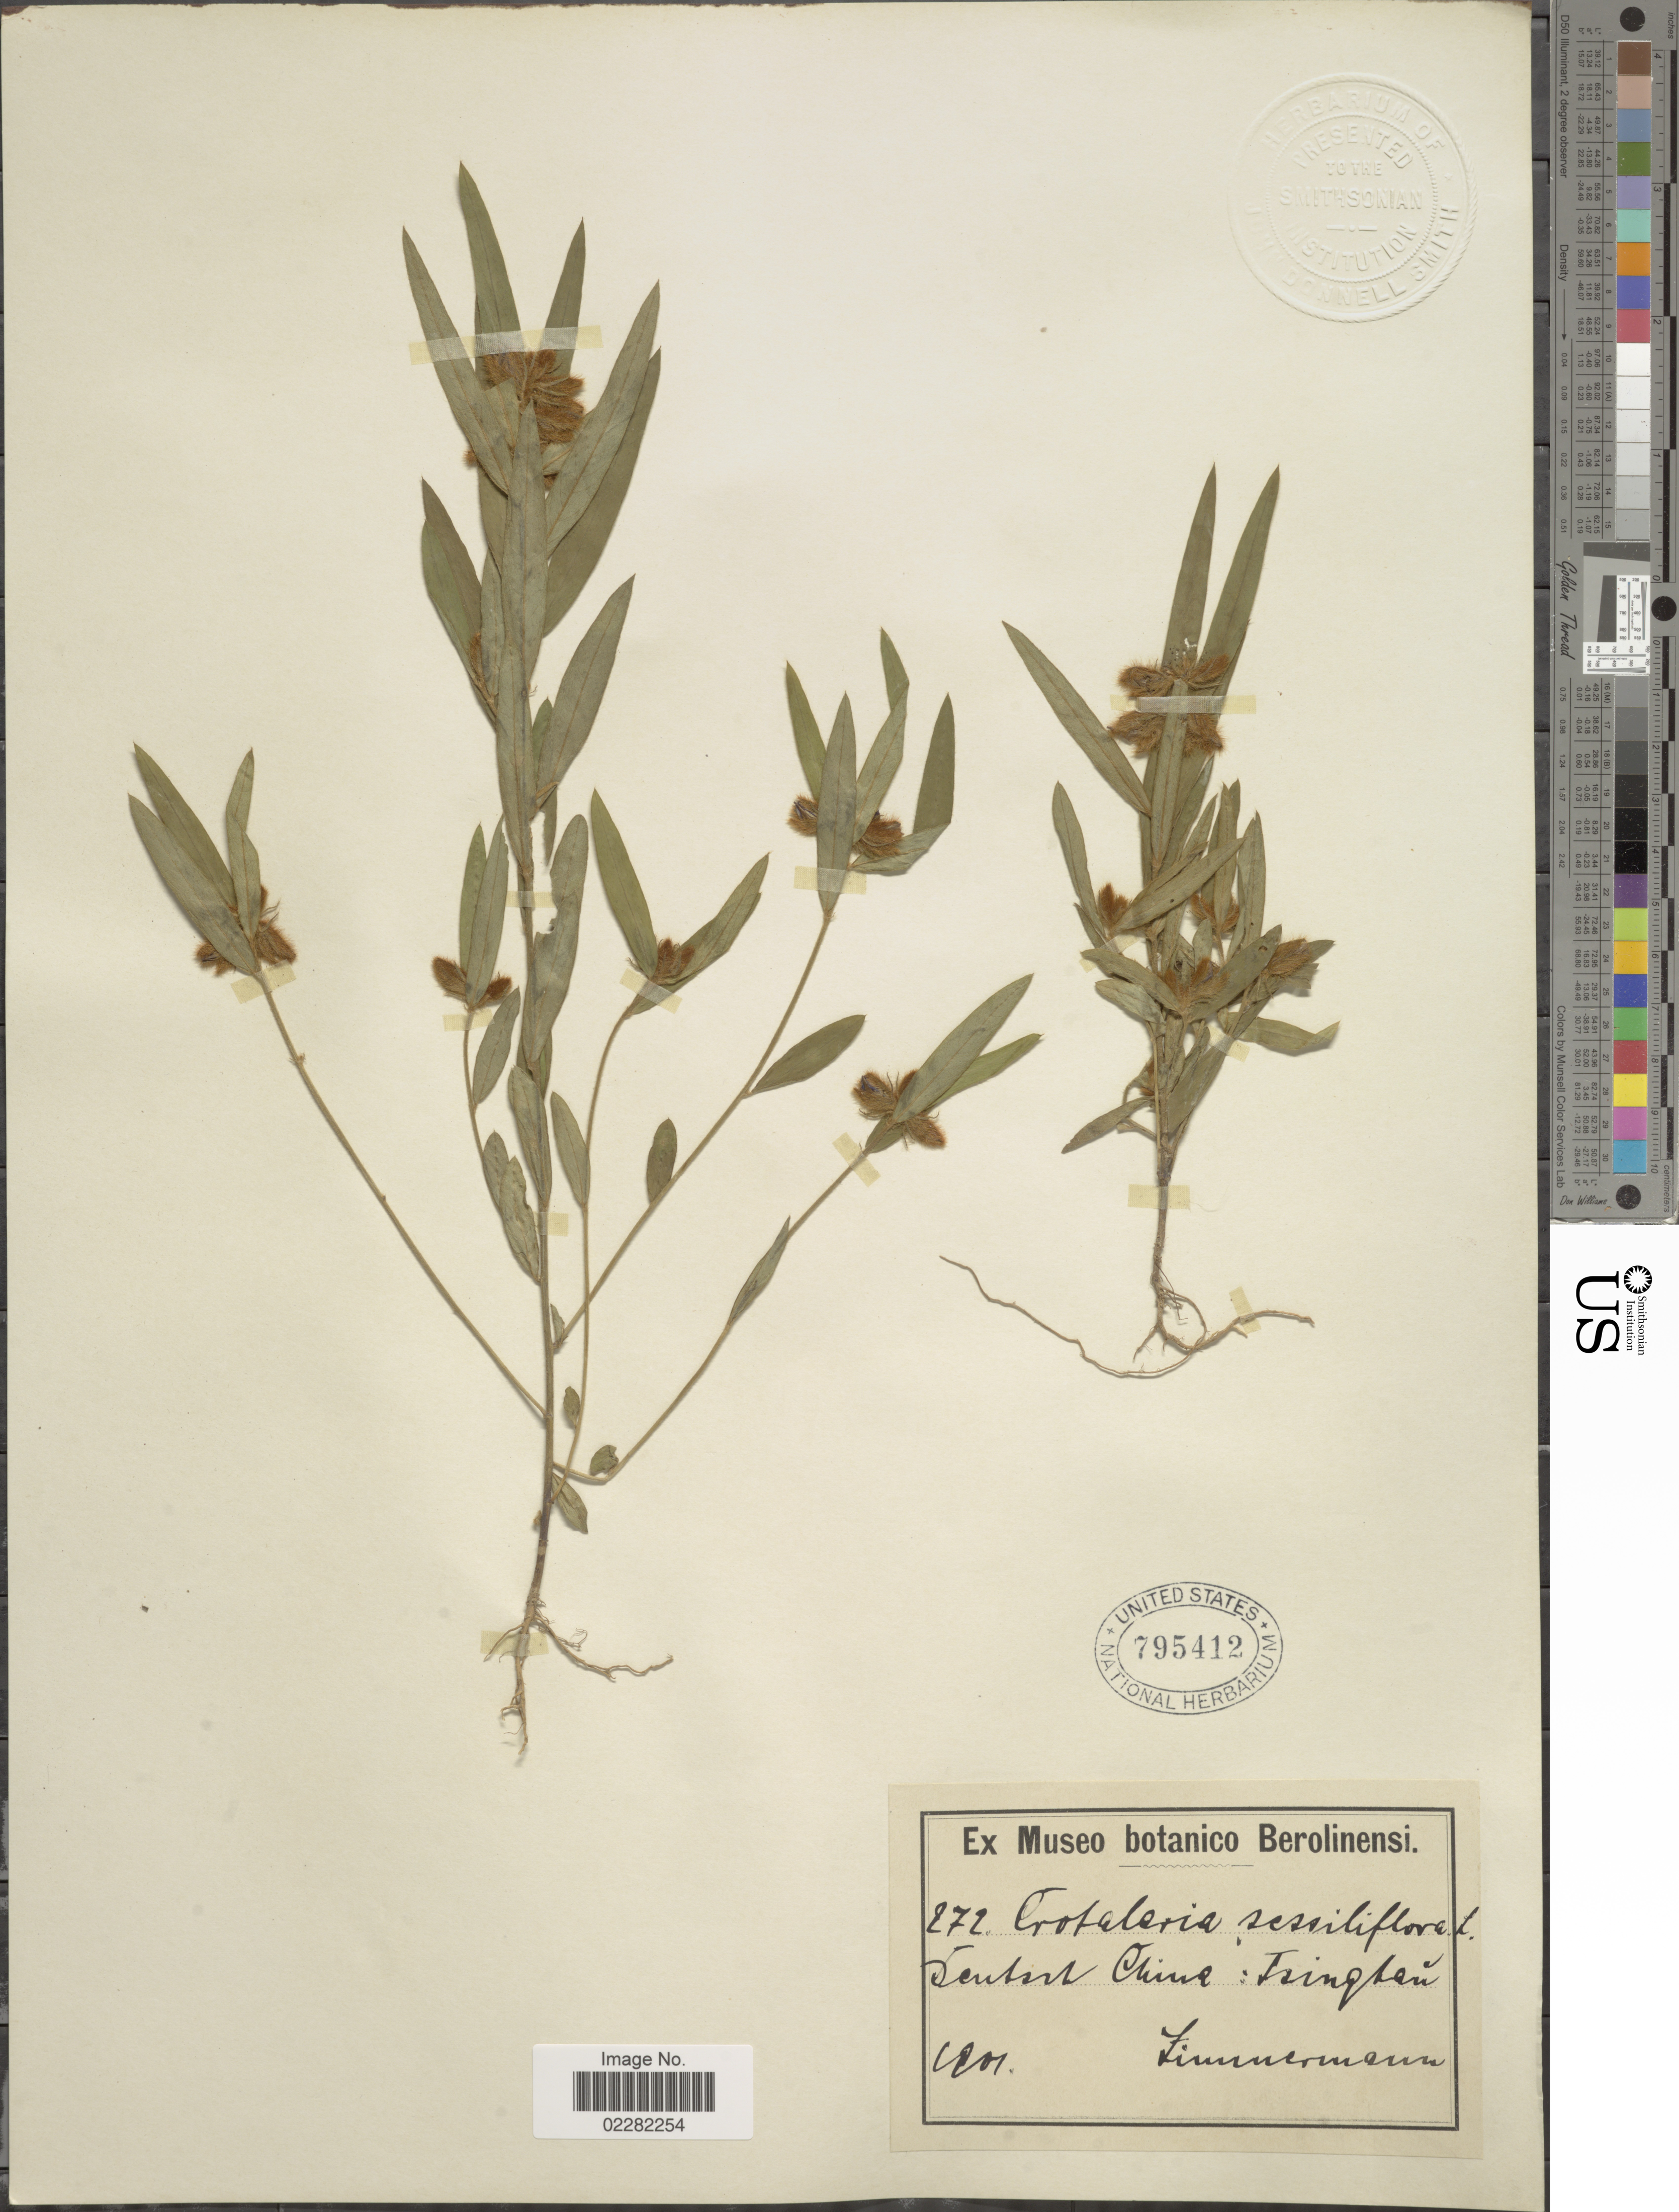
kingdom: Plantae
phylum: Tracheophyta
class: Magnoliopsida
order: Fabales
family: Fabaceae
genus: Crotalaria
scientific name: Crotalaria sessilifolia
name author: L.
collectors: -. Zimmermann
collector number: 272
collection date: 1901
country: China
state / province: Qinghai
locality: Deutsch China: Tsinghai [interpreted]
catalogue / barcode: US 795412